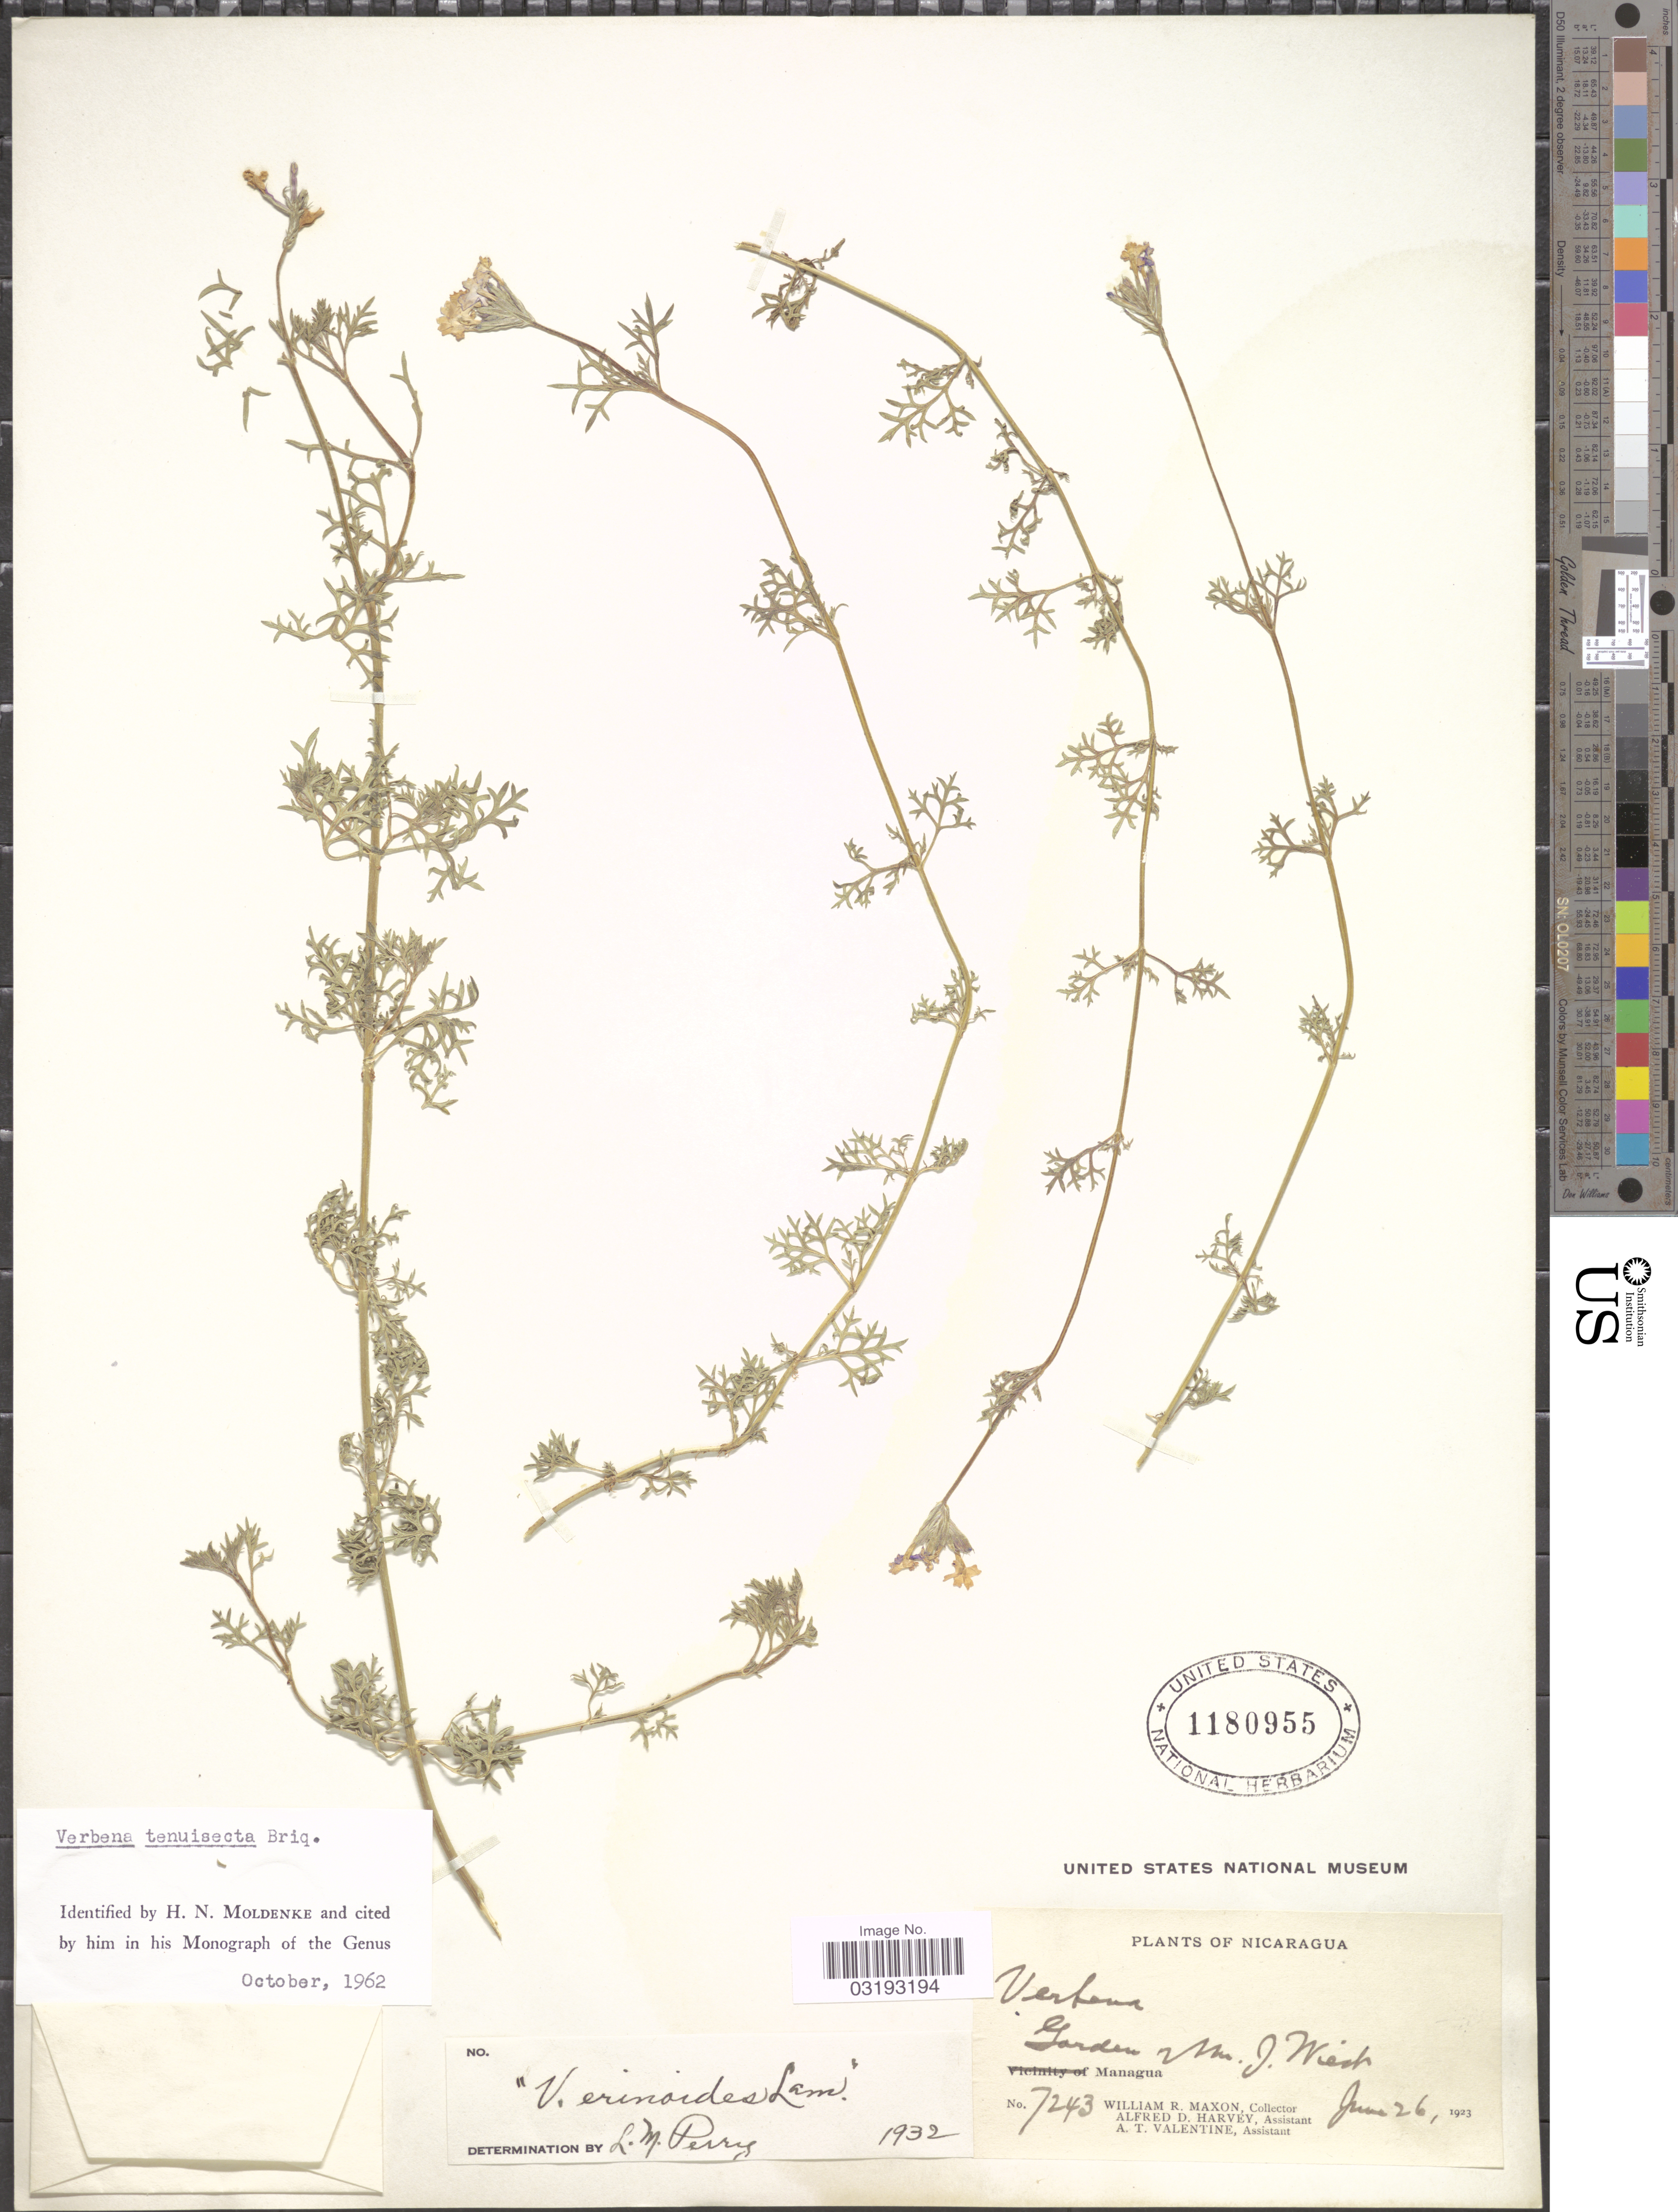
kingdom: Plantae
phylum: Tracheophyta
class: Magnoliopsida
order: Lamiales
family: Verbenaceae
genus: Verbena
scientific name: Verbena tenuisecta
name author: Briq.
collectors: W. R. Maxon, A. D. Harvey & A. Valentine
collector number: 7243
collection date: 1923-06-26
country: Nicaragua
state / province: Managua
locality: Garden of Mr. J. Wiest.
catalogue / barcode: US 1180955